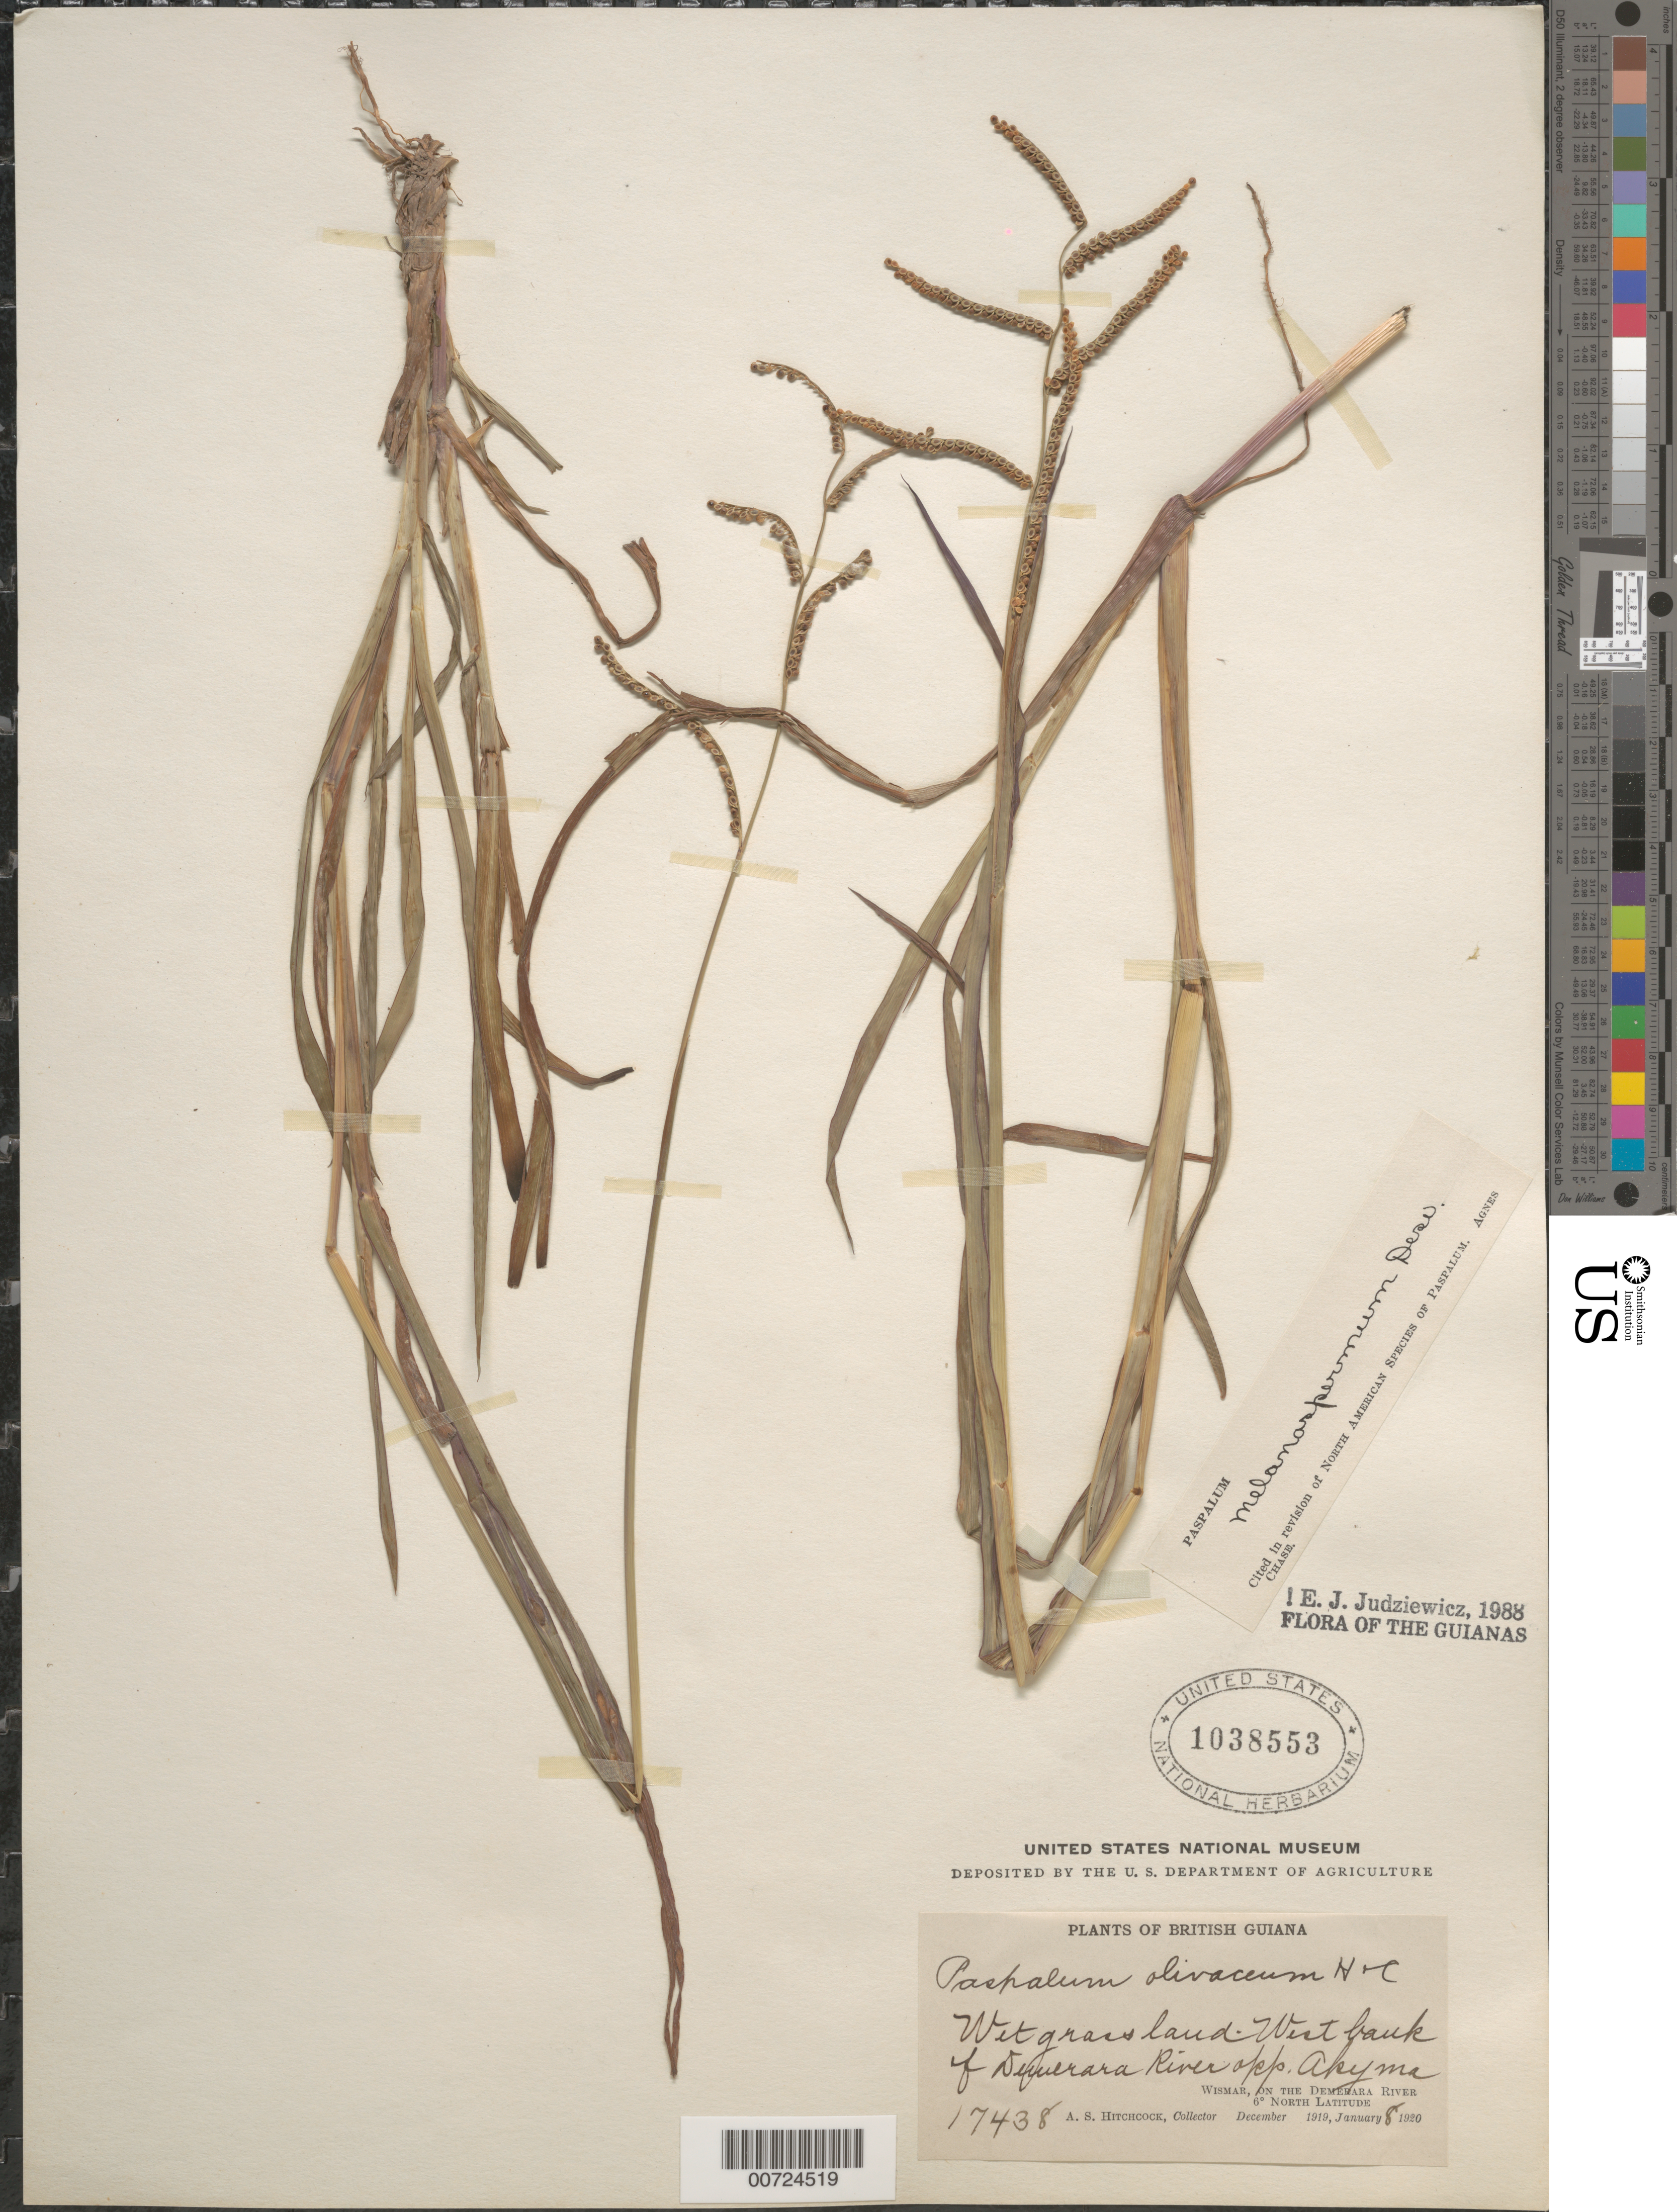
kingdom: Plantae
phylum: Tracheophyta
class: Liliopsida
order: Poales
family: Poaceae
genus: Paspalum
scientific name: Paspalum melanospermum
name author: Desv. ex Poir.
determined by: Judziewicz, E. J.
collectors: A. S. Hitchcock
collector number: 17438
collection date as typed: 8-Jan-20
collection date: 1920-01-08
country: Guyana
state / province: U. Demerara-Berbice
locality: Wismar, W bank of Demerara River, opposite Akyma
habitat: Wet grassland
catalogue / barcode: US 1038553